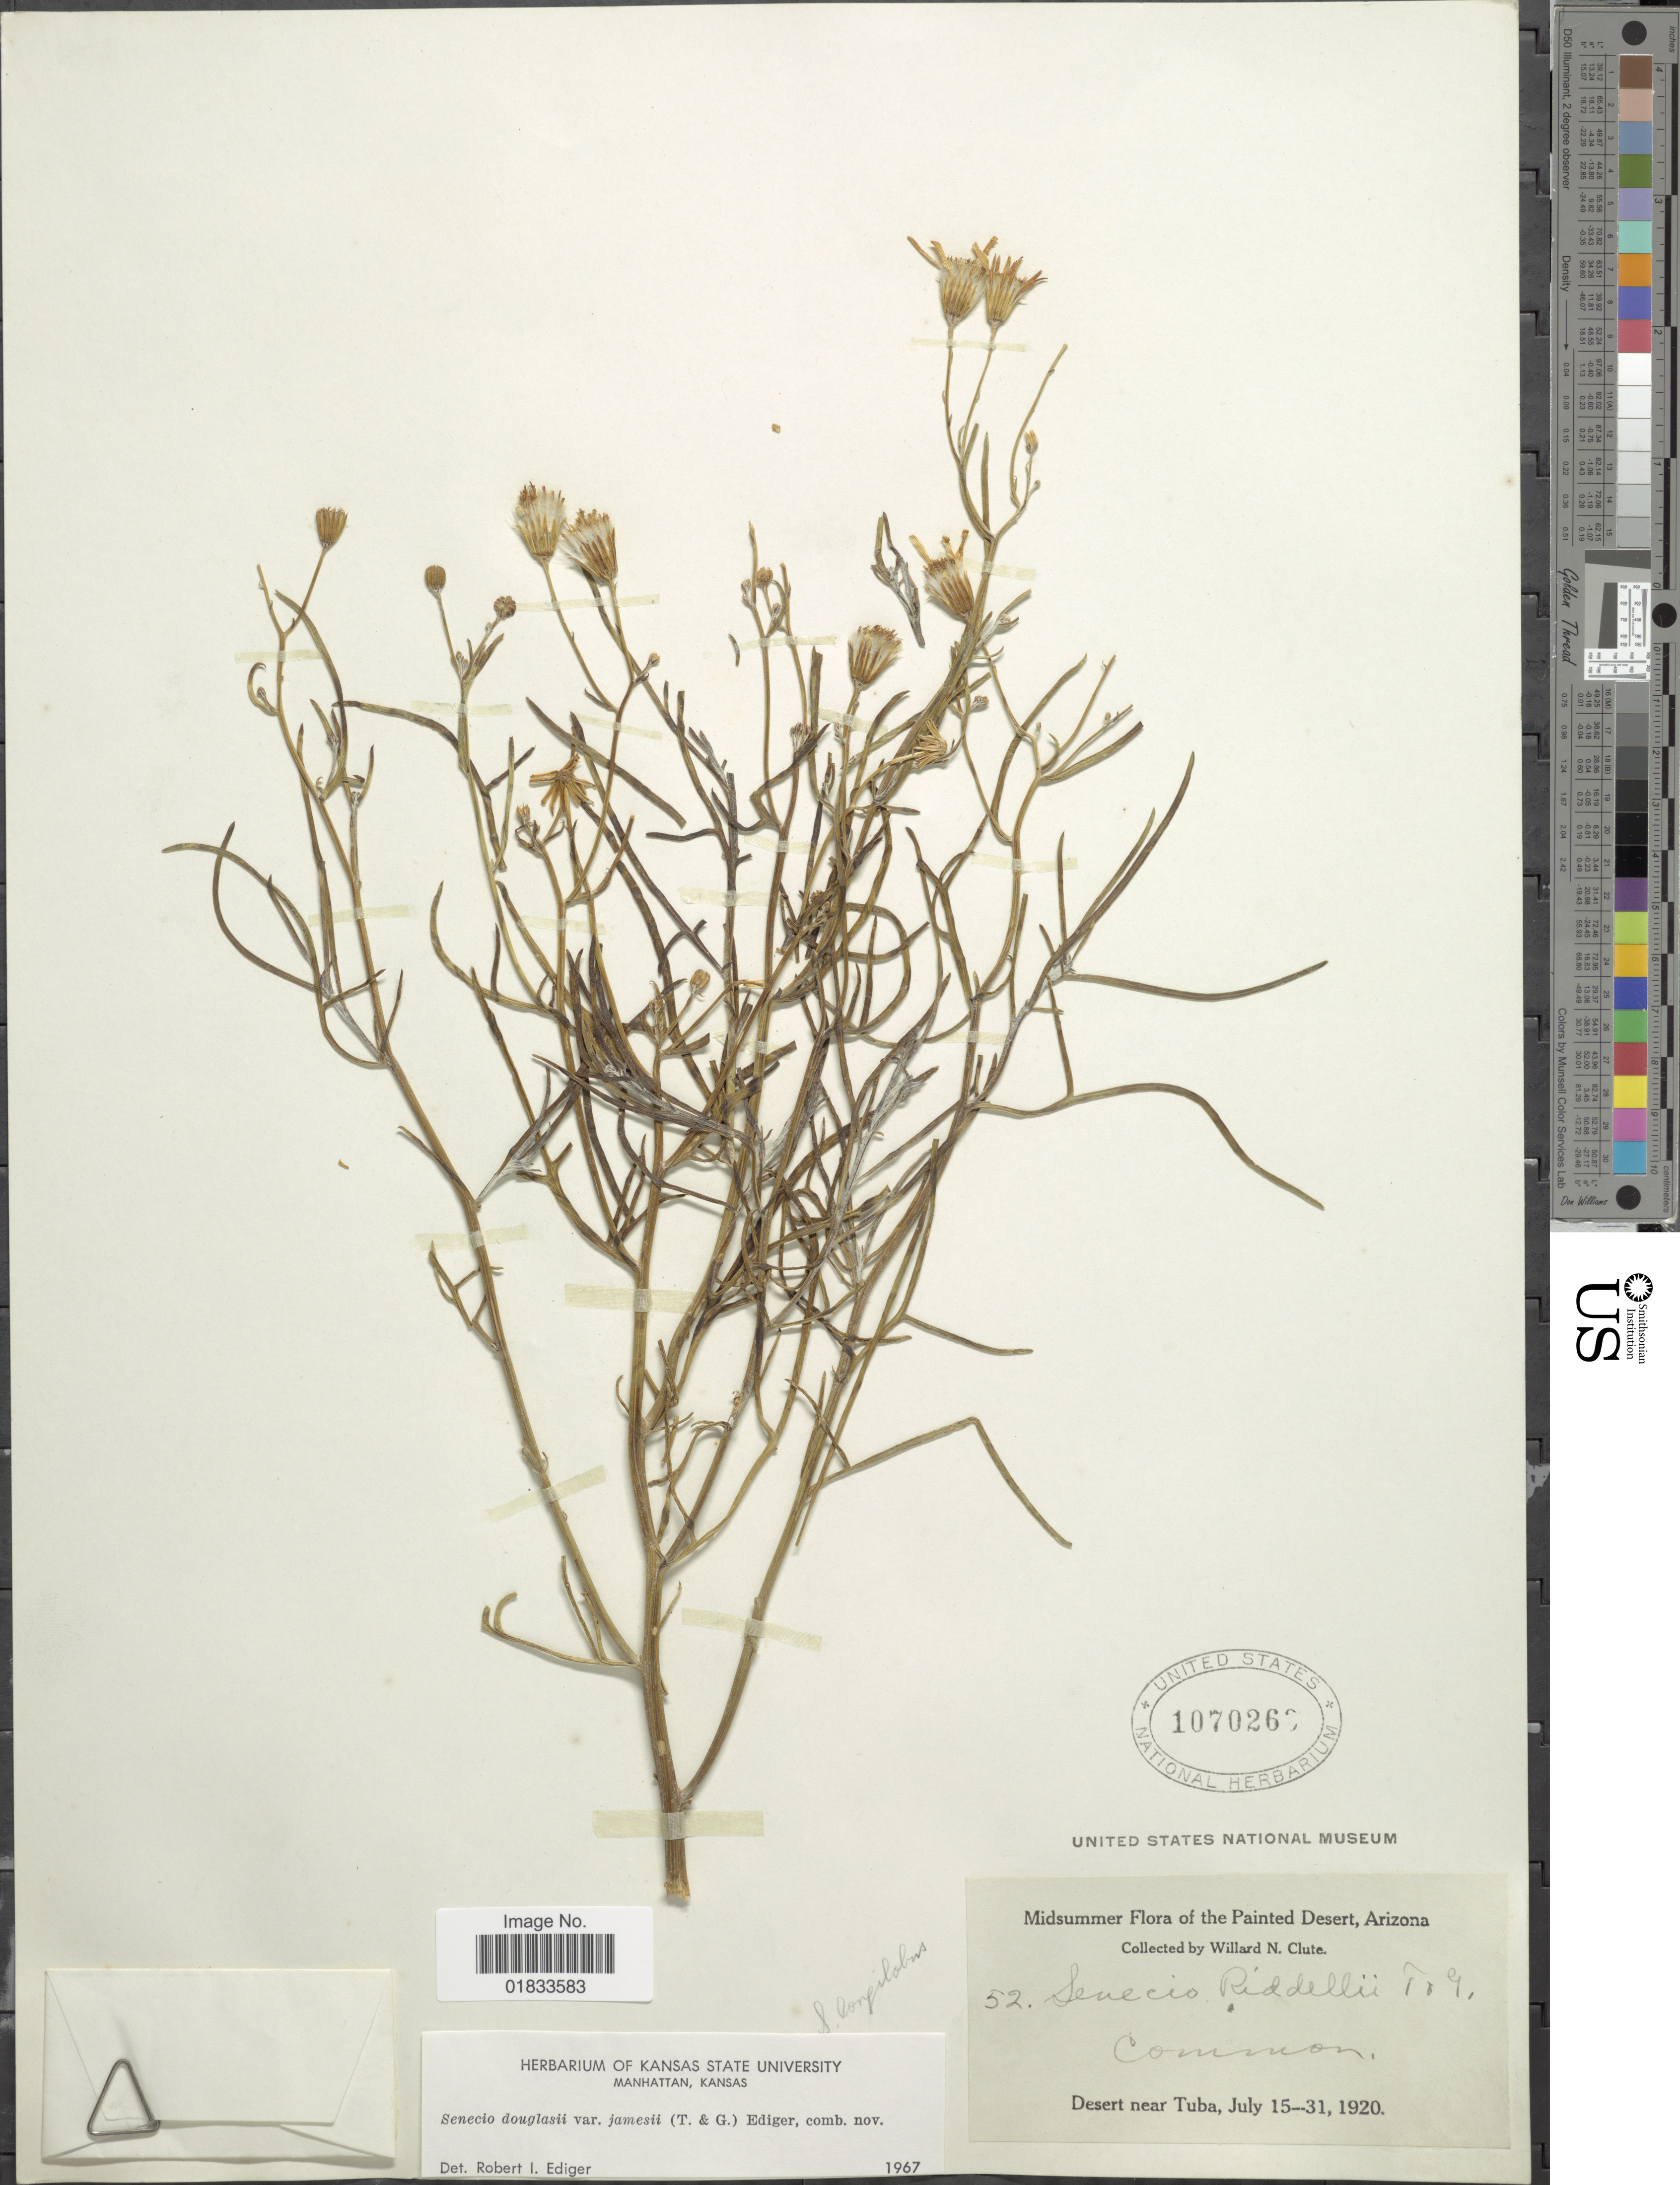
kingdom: Plantae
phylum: Tracheophyta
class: Magnoliopsida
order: Asterales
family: Asteraceae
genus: Senecio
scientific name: Senecio flaccidus var. flaccidus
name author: Less.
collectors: W. N. Clute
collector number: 52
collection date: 1920-07-15/1920-07-31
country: United States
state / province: Arizona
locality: Painted Desert, desert near Tuba